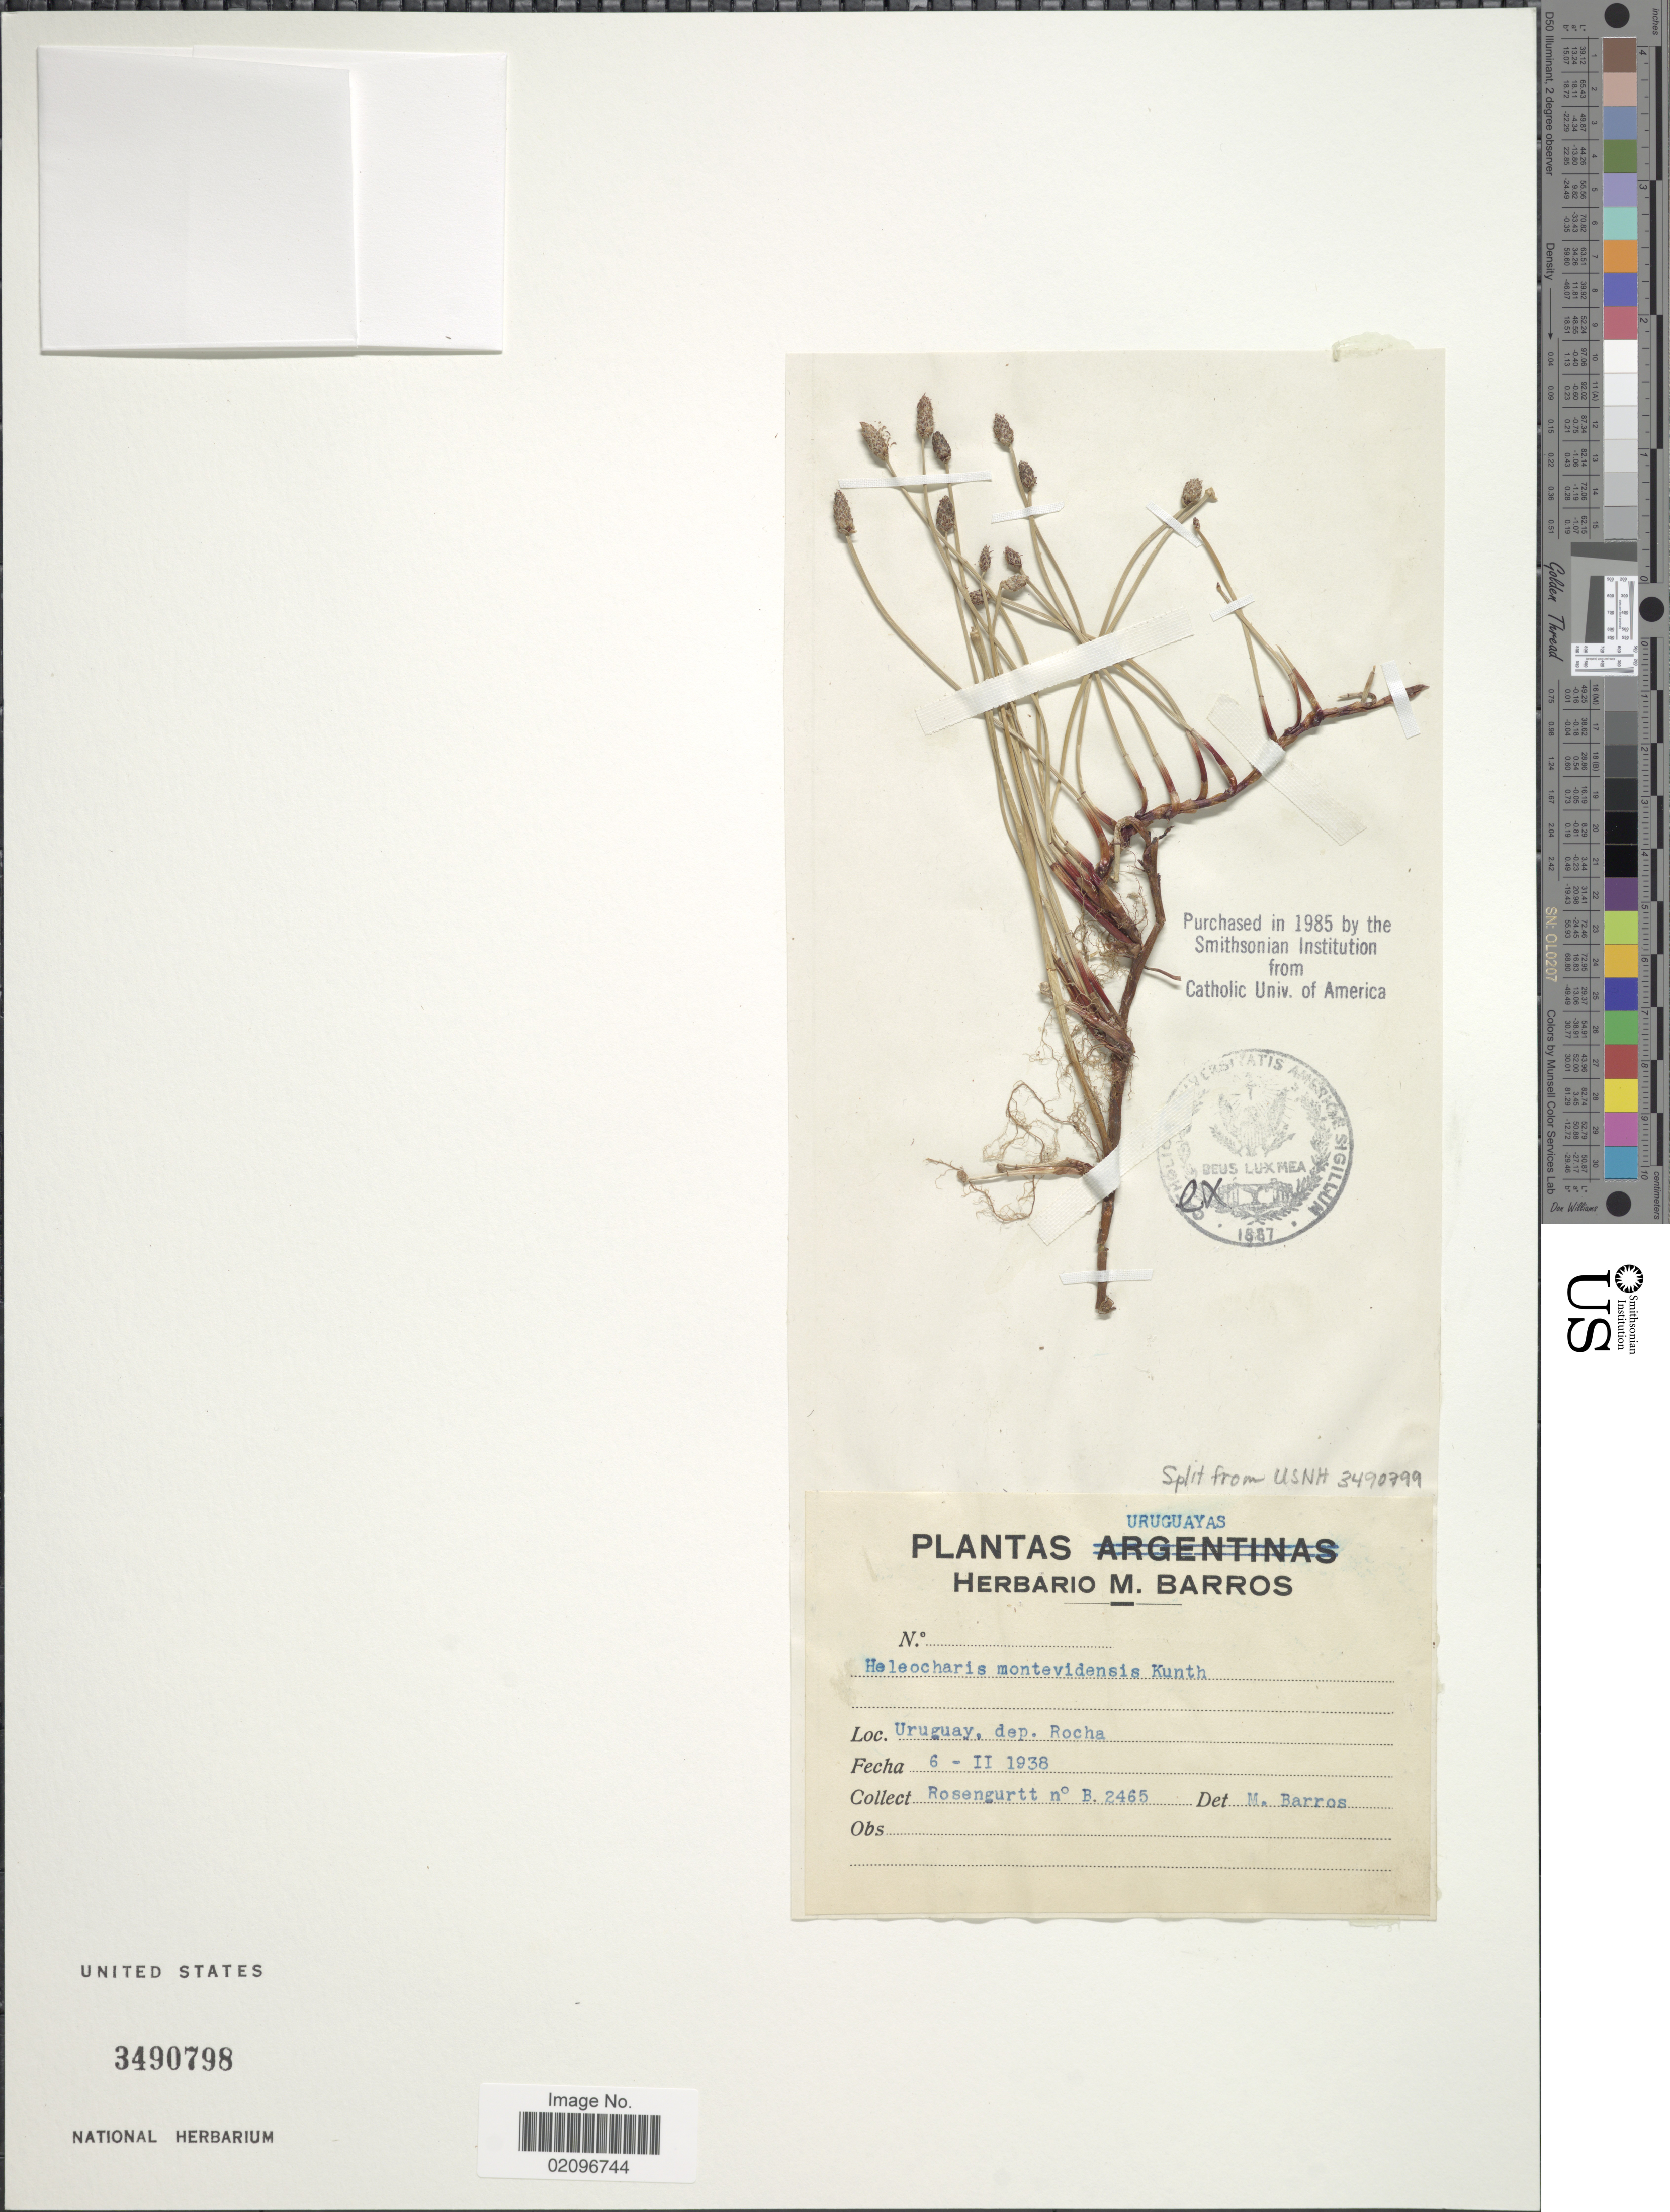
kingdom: Plantae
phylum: Tracheophyta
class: Liliopsida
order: Poales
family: Cyperaceae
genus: Eleocharis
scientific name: Eleocharis montevidensis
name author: Kunth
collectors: Rosengurtt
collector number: B2465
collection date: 1938-02-06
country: Uruguay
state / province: Rocha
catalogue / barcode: US 3490798